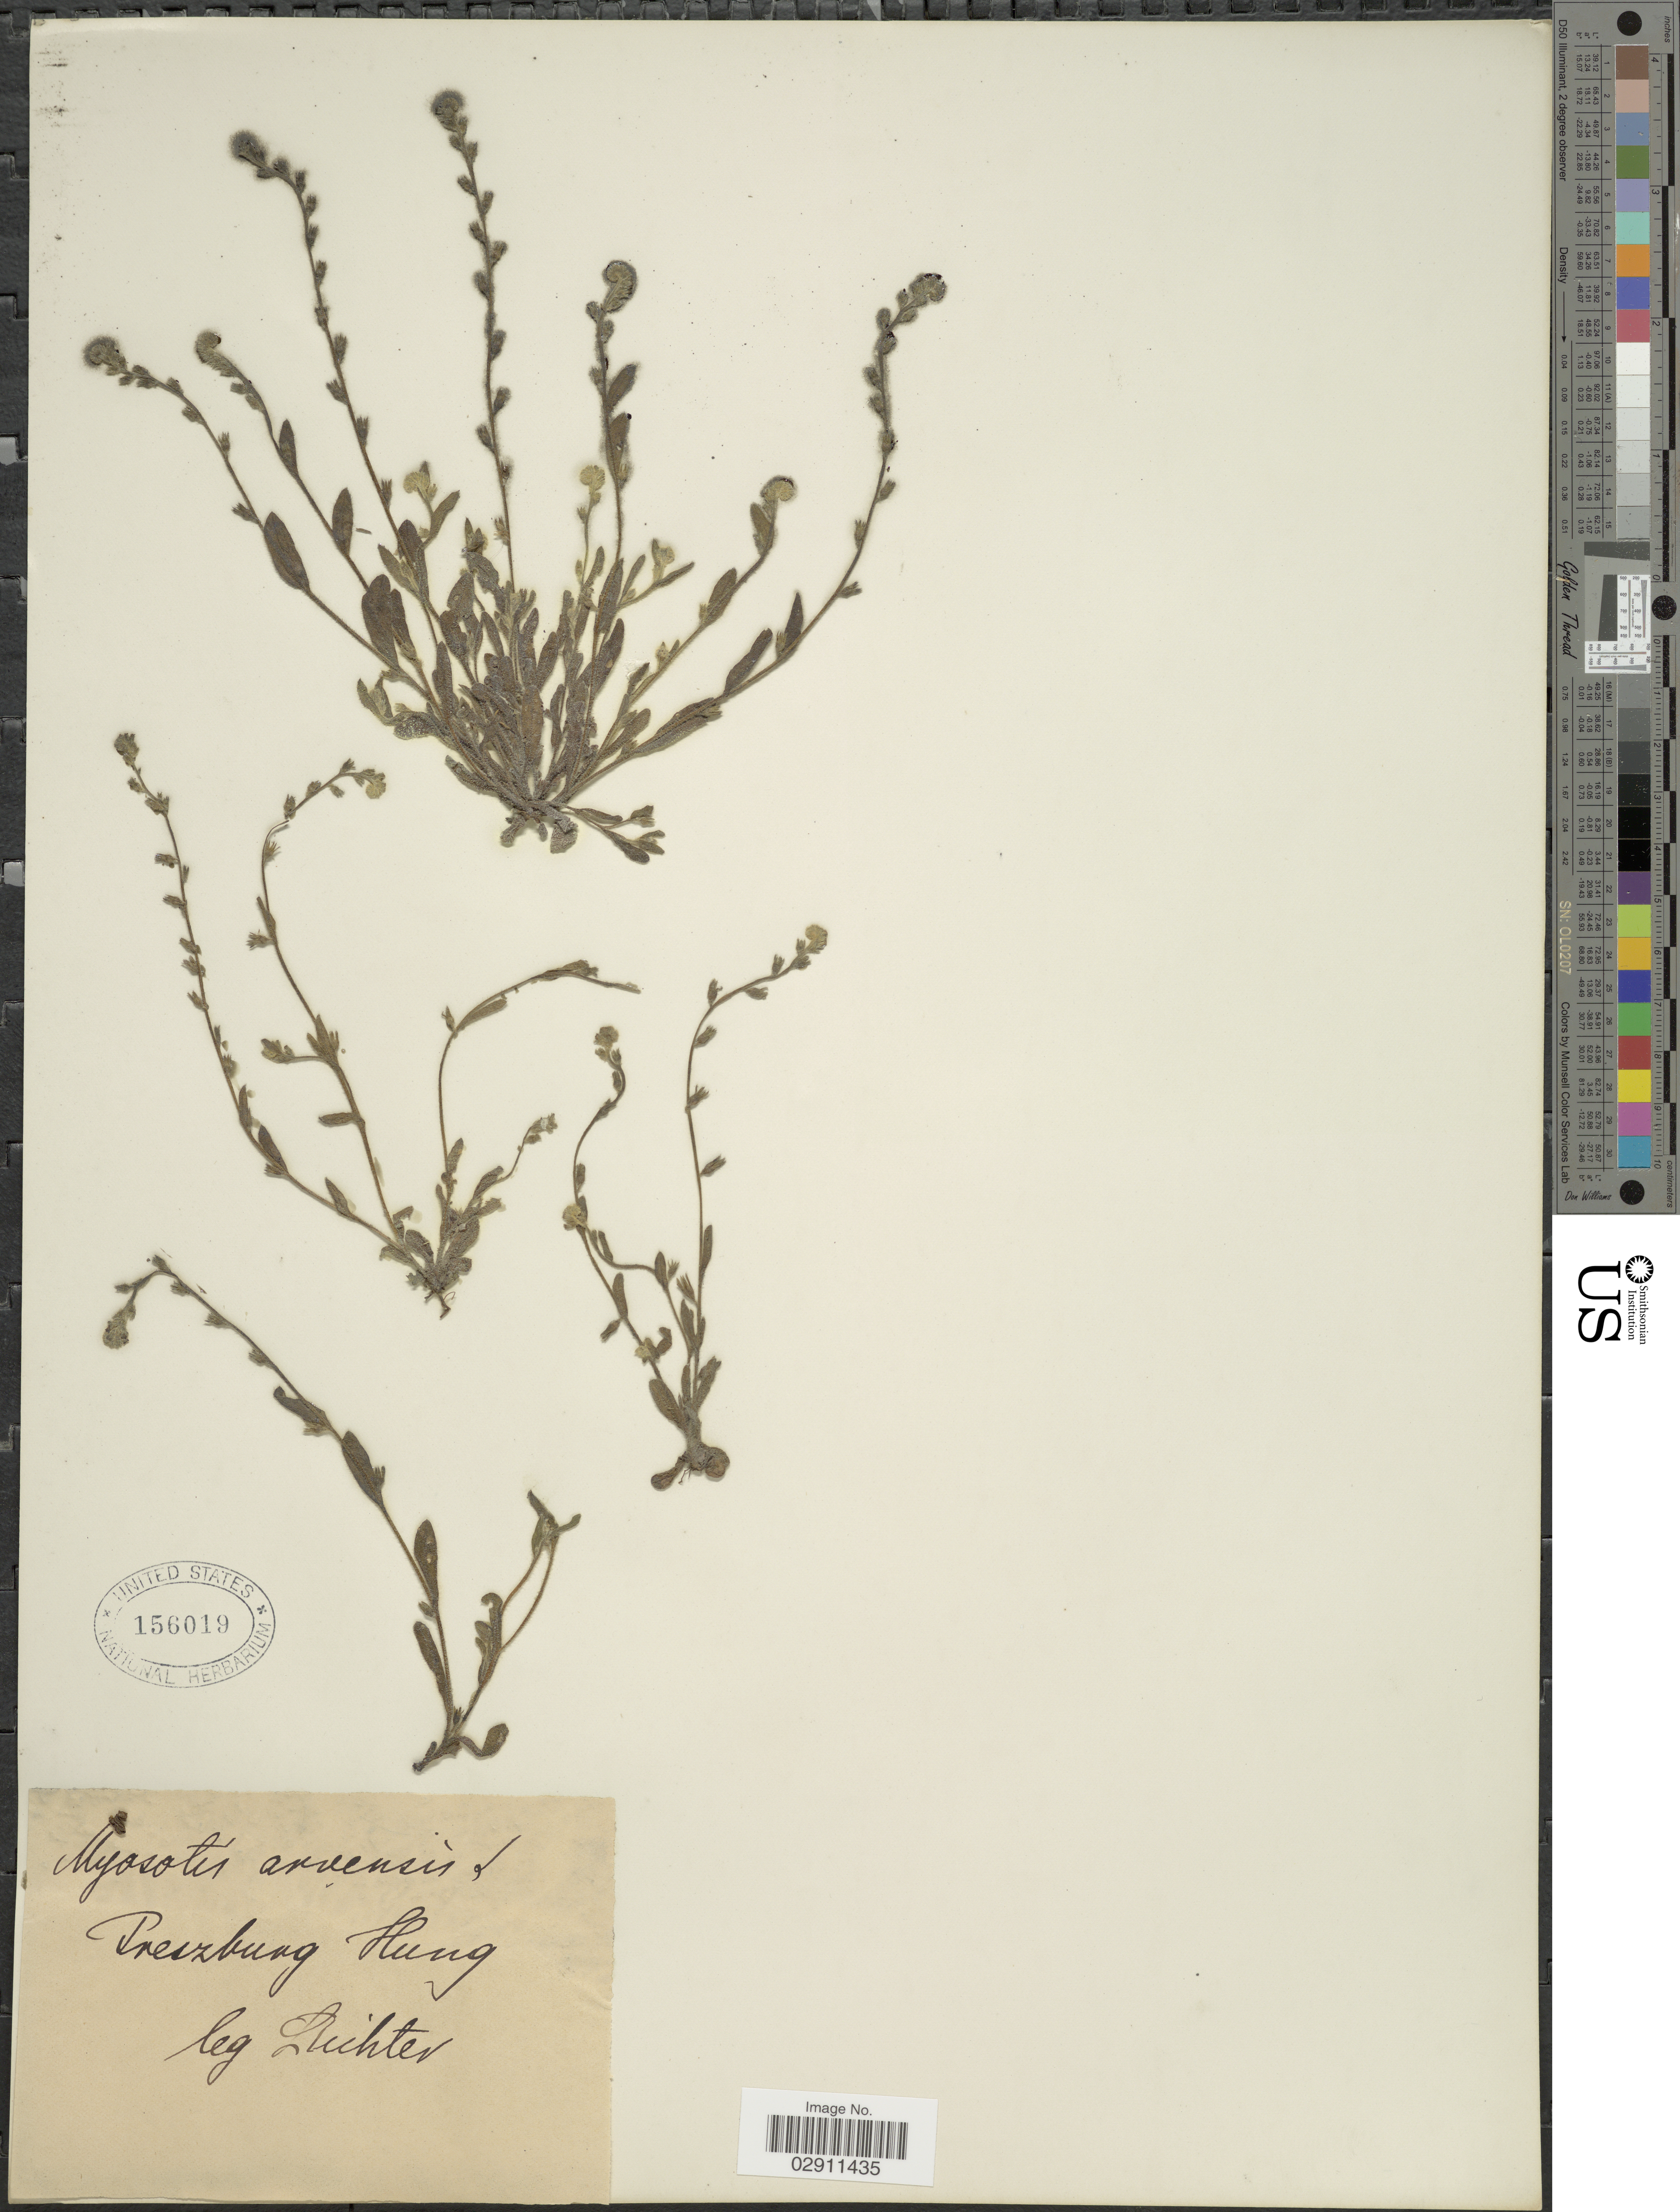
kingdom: Plantae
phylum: Tracheophyta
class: Magnoliopsida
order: Boraginales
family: Boraginaceae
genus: Myosotis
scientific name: Myosotis arvensis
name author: (L.) Hill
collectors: -. Lichter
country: Slovakia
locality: Preszburg Hung.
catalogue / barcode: US 156019